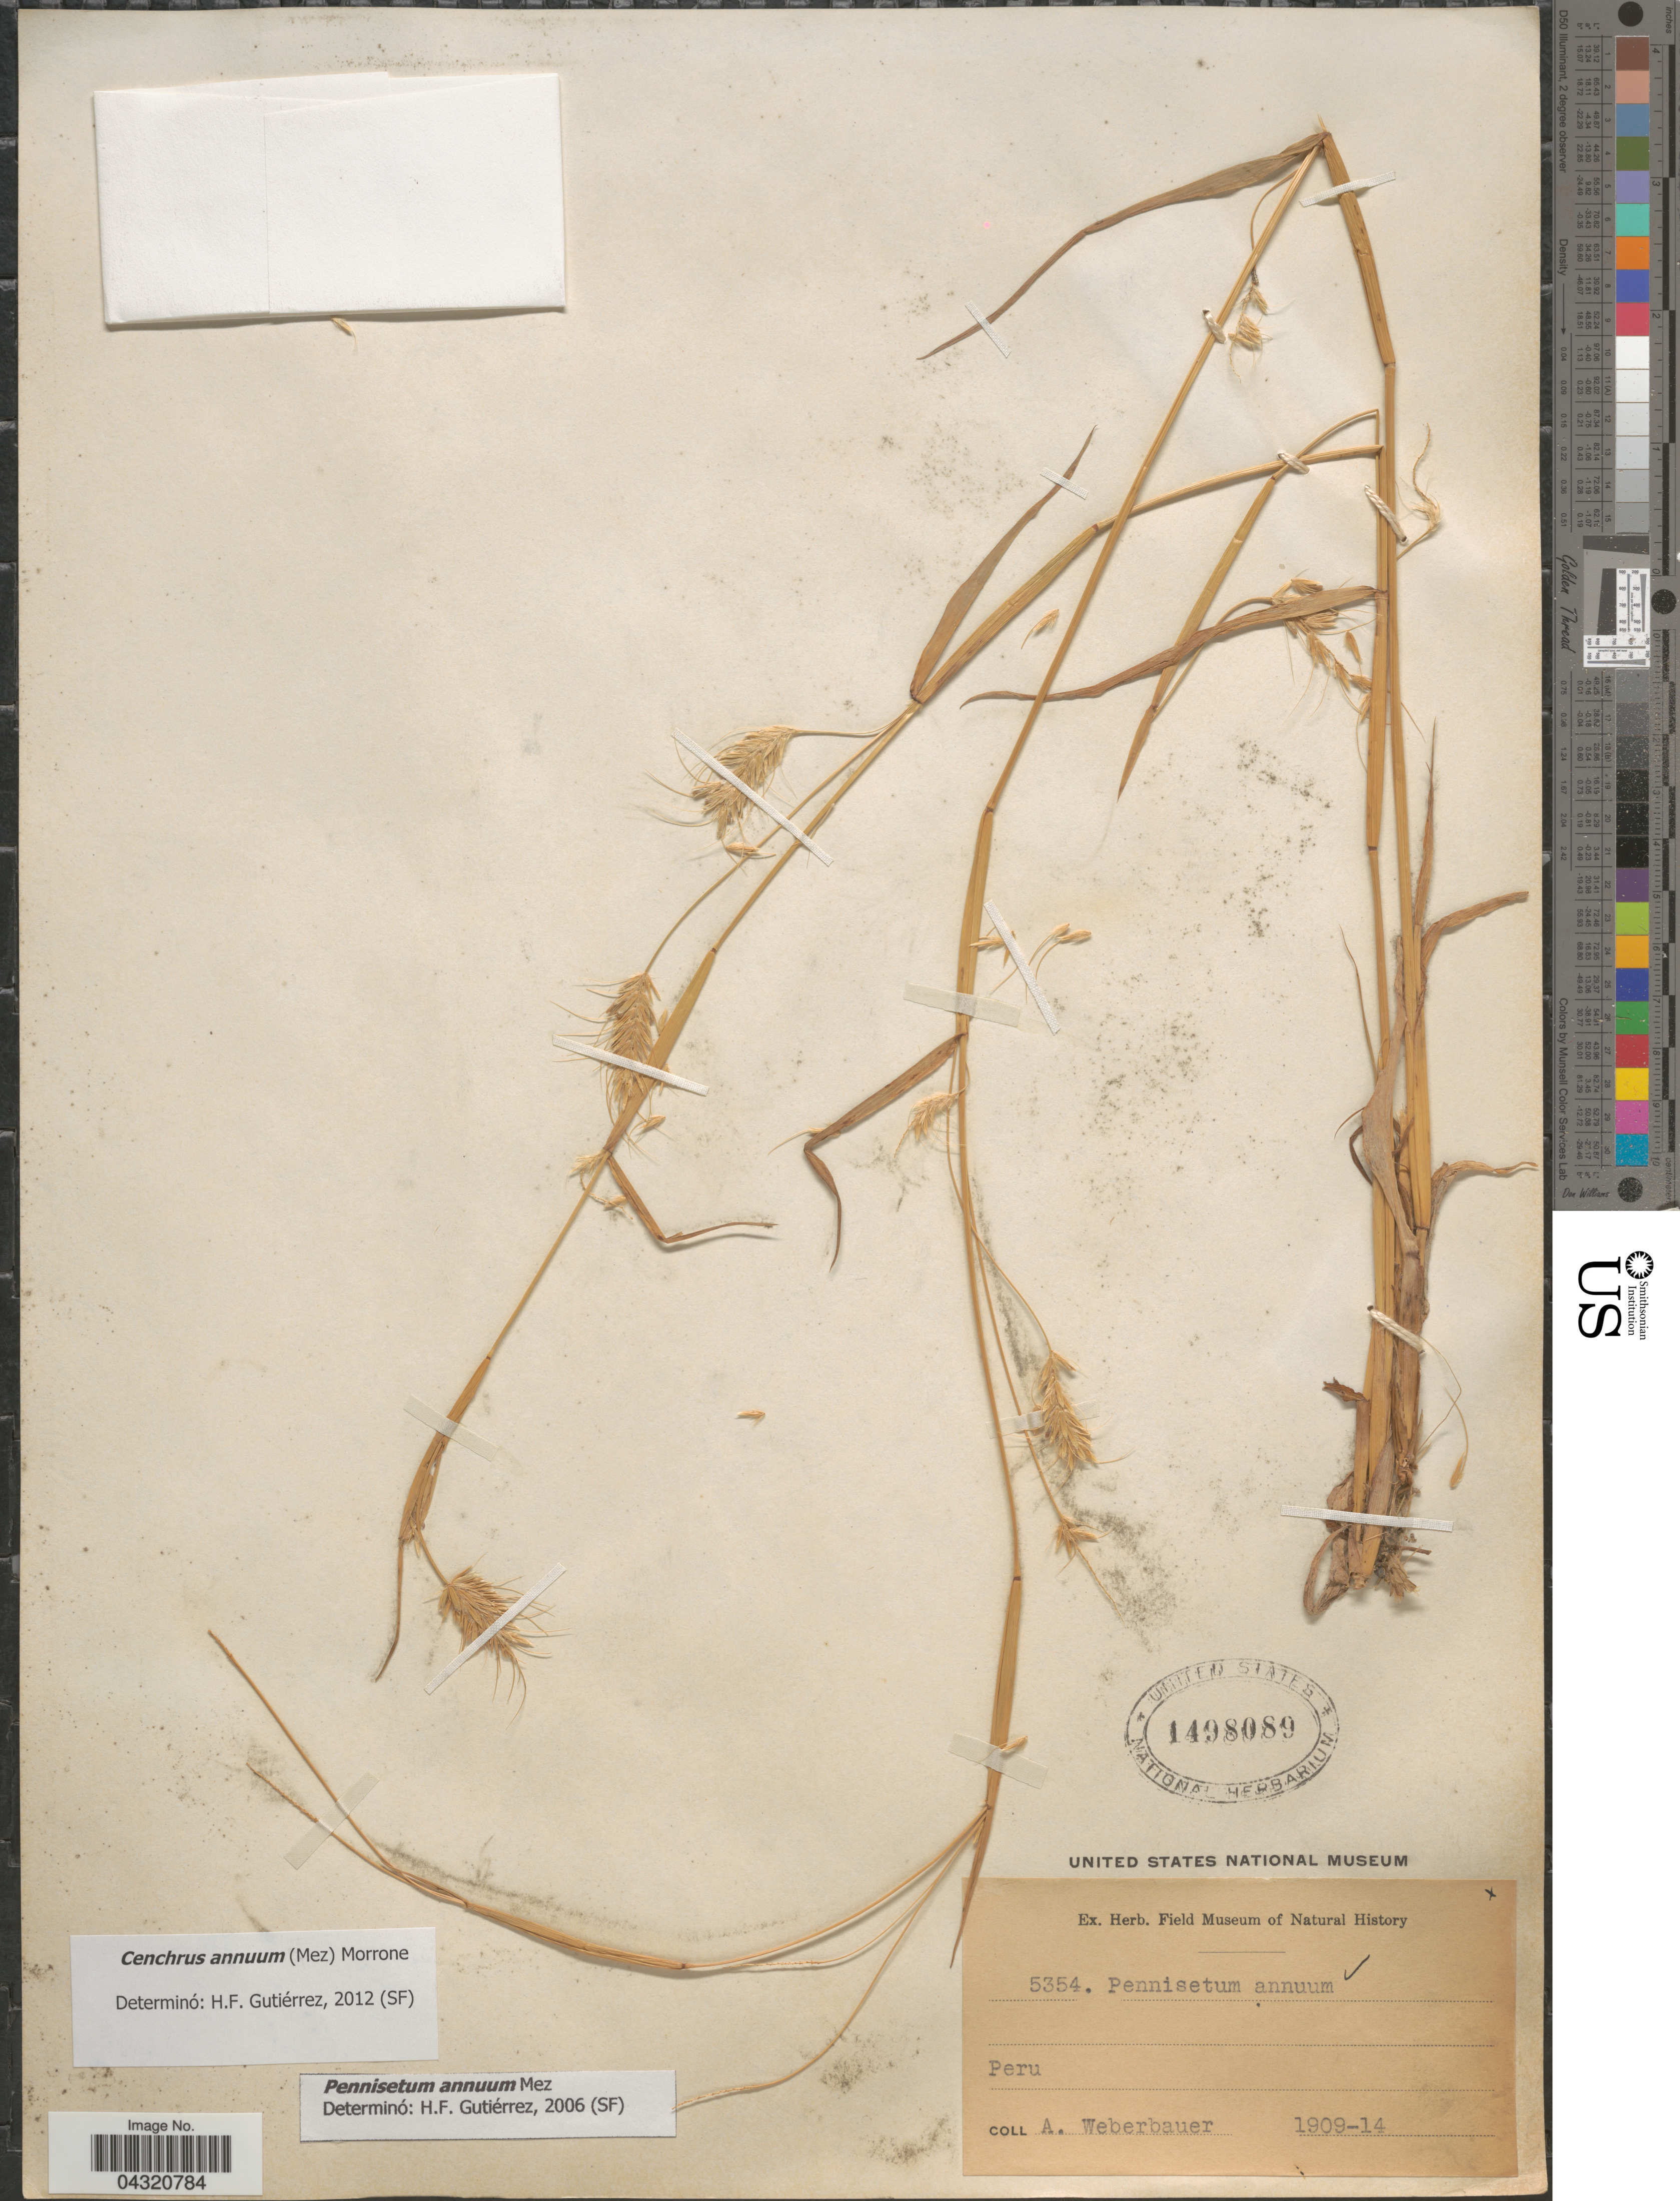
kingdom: Plantae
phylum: Tracheophyta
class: Liliopsida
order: Poales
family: Poaceae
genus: Cenchrus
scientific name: Cenchrus annuus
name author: (Mez) Morrone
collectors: A. Weberbauer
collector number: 5354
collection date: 1904/1914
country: Peru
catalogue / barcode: US 1498089